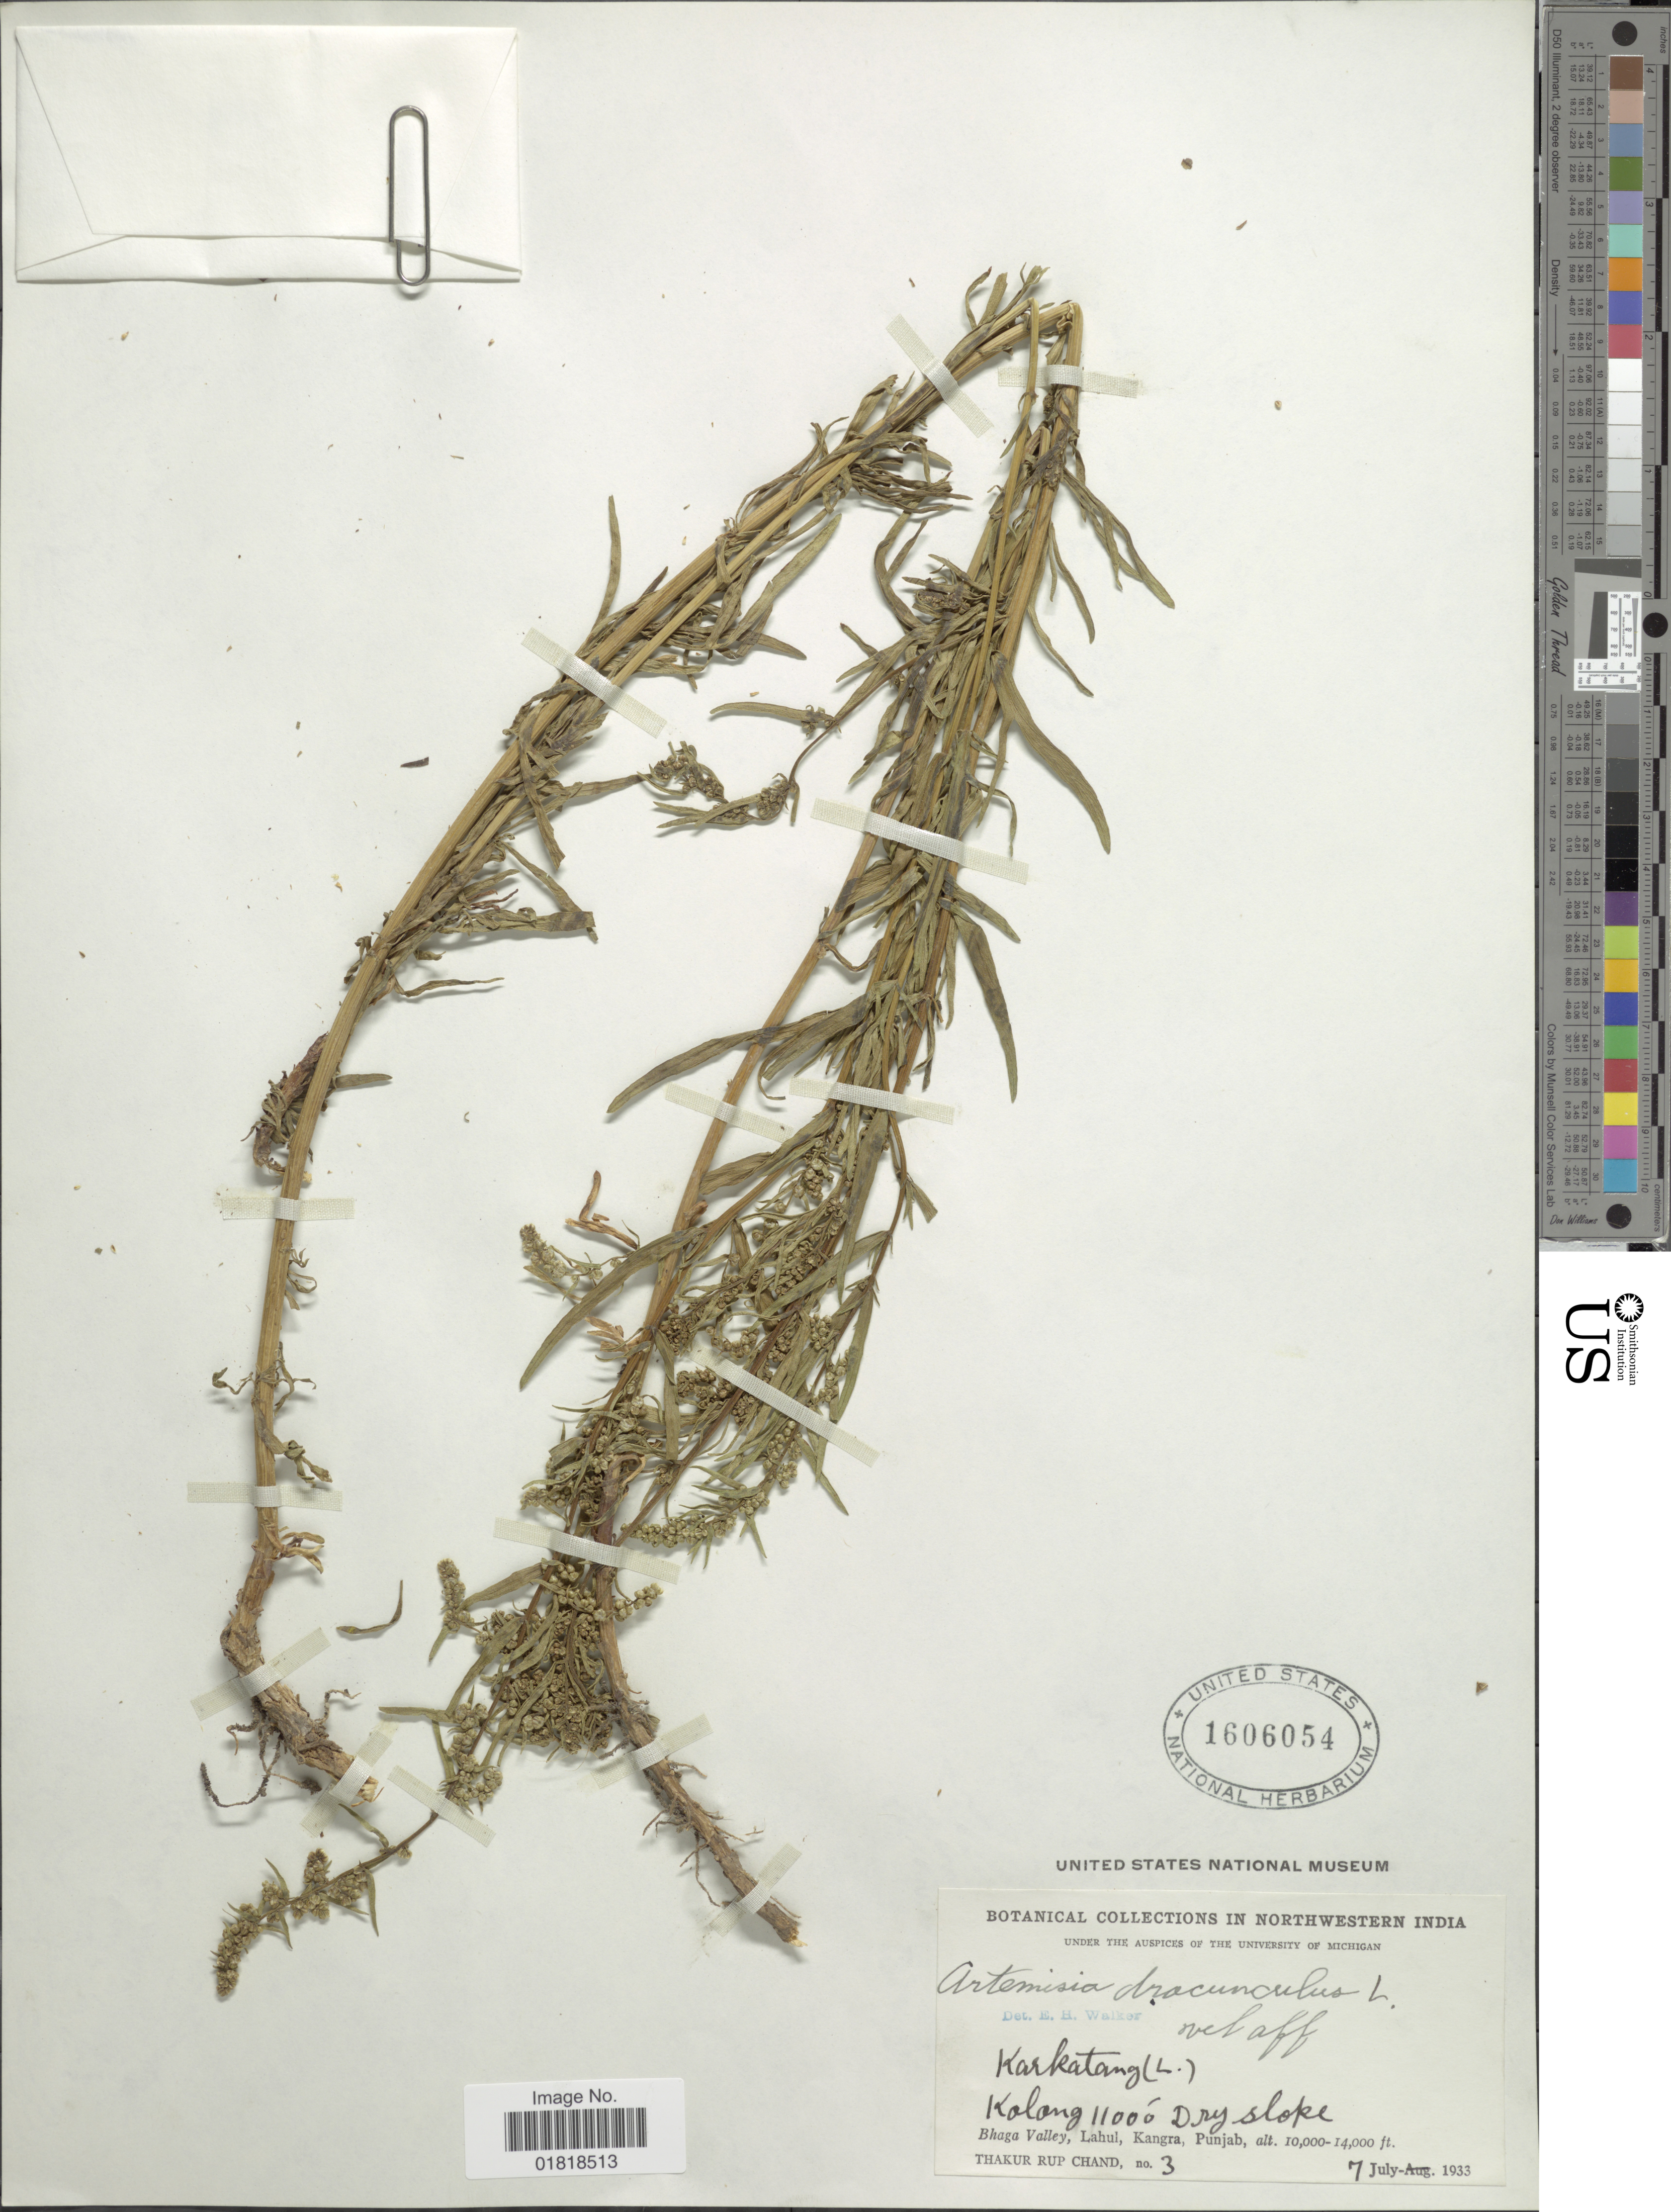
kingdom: Plantae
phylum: Tracheophyta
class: Magnoliopsida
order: Asterales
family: Asteraceae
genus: Artemisia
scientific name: Artemisia dracunculus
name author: L.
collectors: T. R. Chand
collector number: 3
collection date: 1933-07-07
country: India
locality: Kolang, dry slope, Bhaga Valley, lahul, Kangra, Punjab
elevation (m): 3048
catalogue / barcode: US 1606054